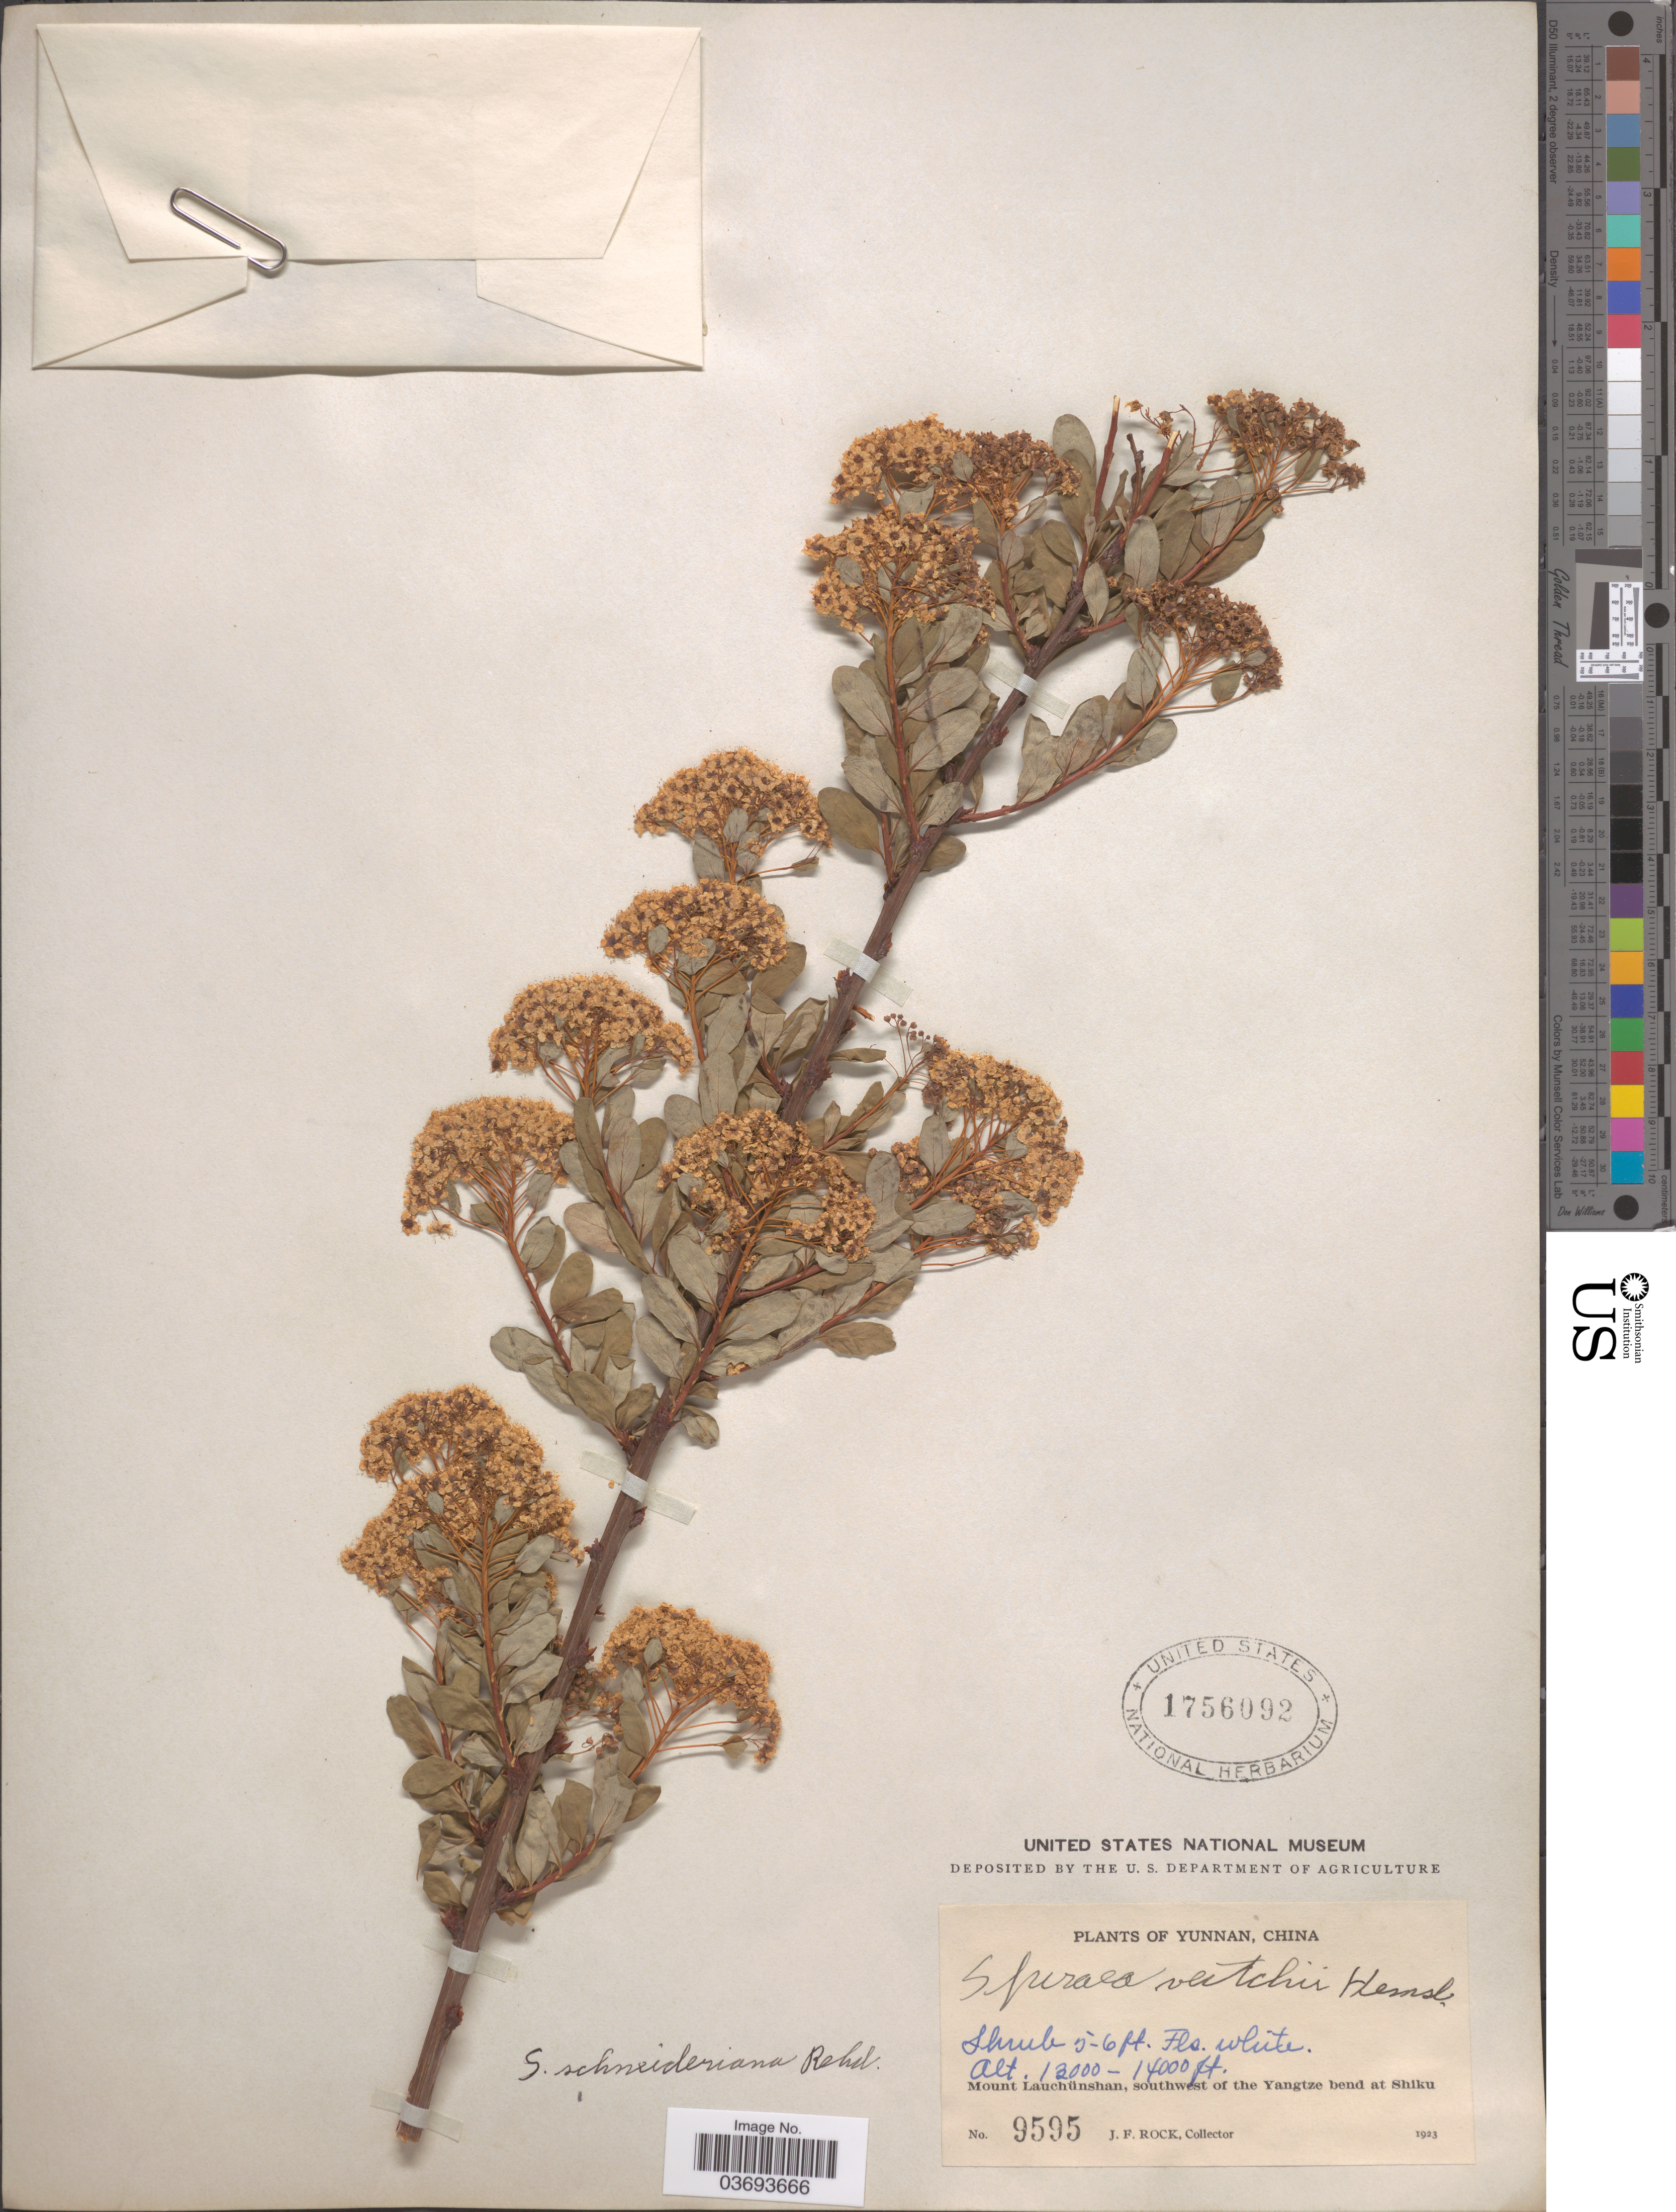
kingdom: Plantae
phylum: Tracheophyta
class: Magnoliopsida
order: Rosales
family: Rosaceae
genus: Spiraea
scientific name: Spiraea schneideriana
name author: Rehder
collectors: J. Rock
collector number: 9595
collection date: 1923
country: China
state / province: Yunnan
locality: Mount Lauchünshan, southwest of the Yangtze bend at Shiku.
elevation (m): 3658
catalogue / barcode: US 1756092